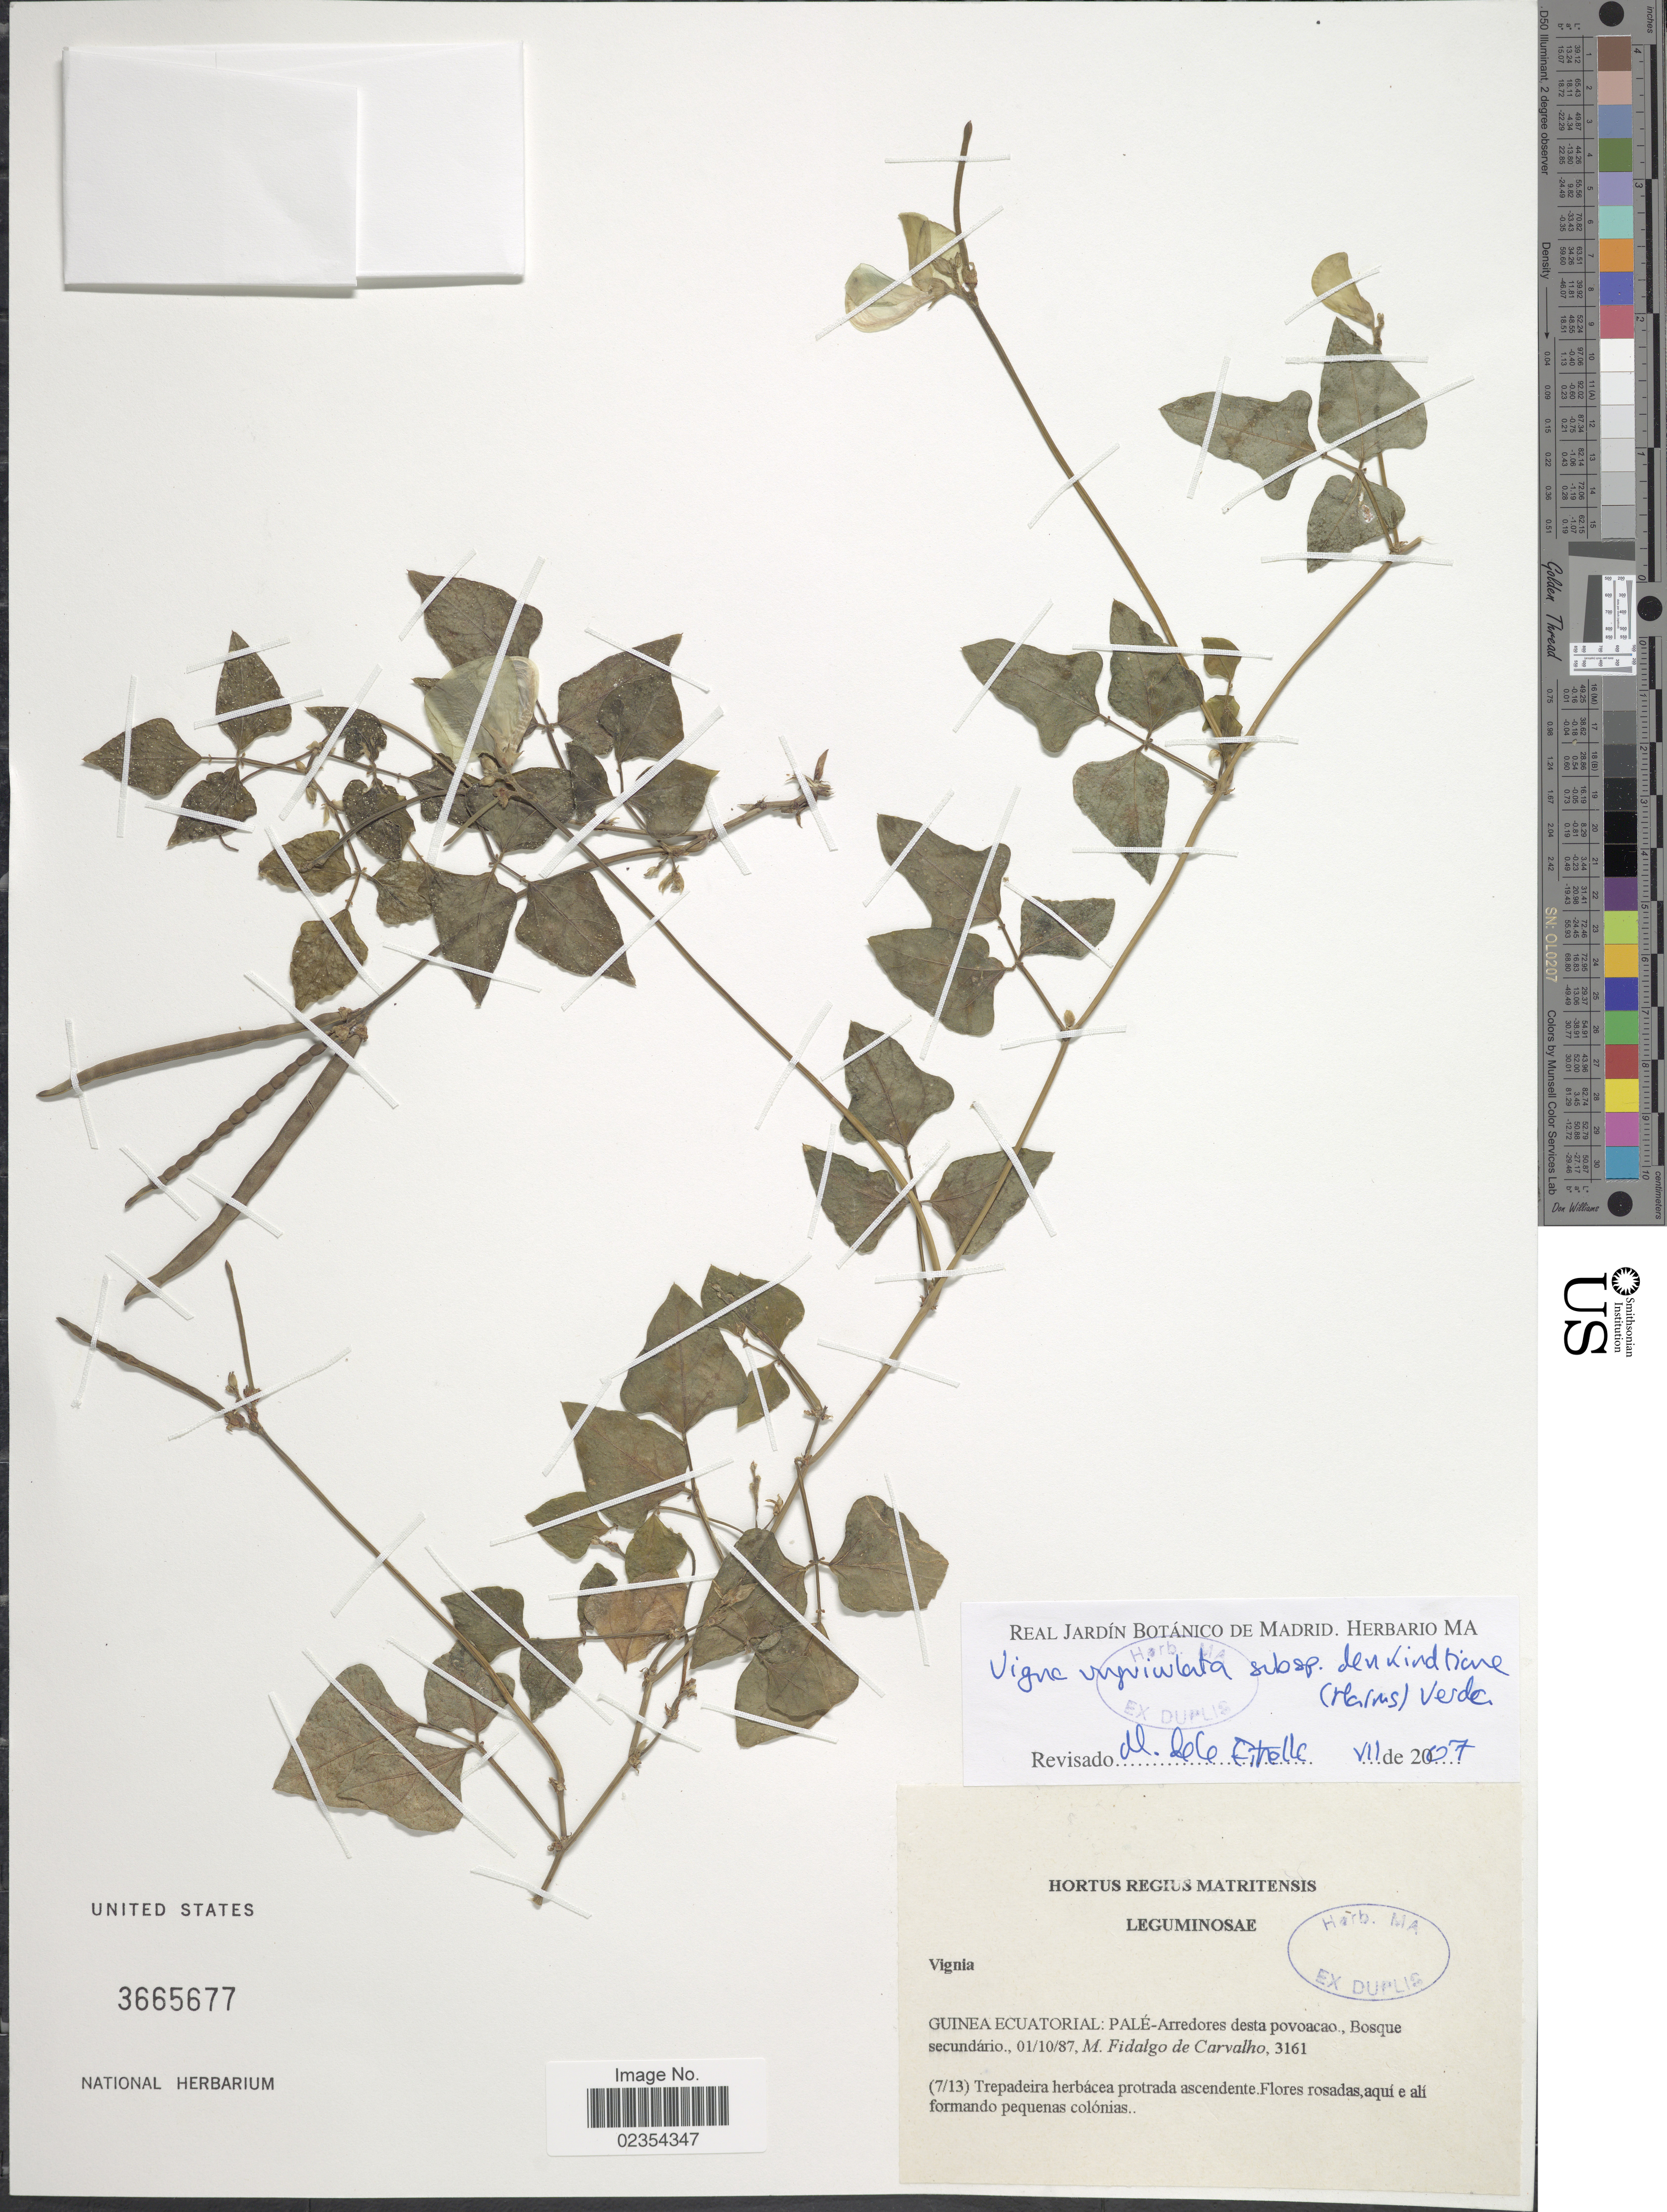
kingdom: Plantae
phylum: Tracheophyta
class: Magnoliopsida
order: Fabales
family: Fabaceae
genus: Vigna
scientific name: Vigna unguiculata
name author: (L.) Walp.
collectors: M. Fidalgo de Carvalho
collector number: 3161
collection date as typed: Transcribed d/m/y: 1/10/87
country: Equatorial Guinea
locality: Pale-Arredores desta povoacao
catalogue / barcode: US 3665677